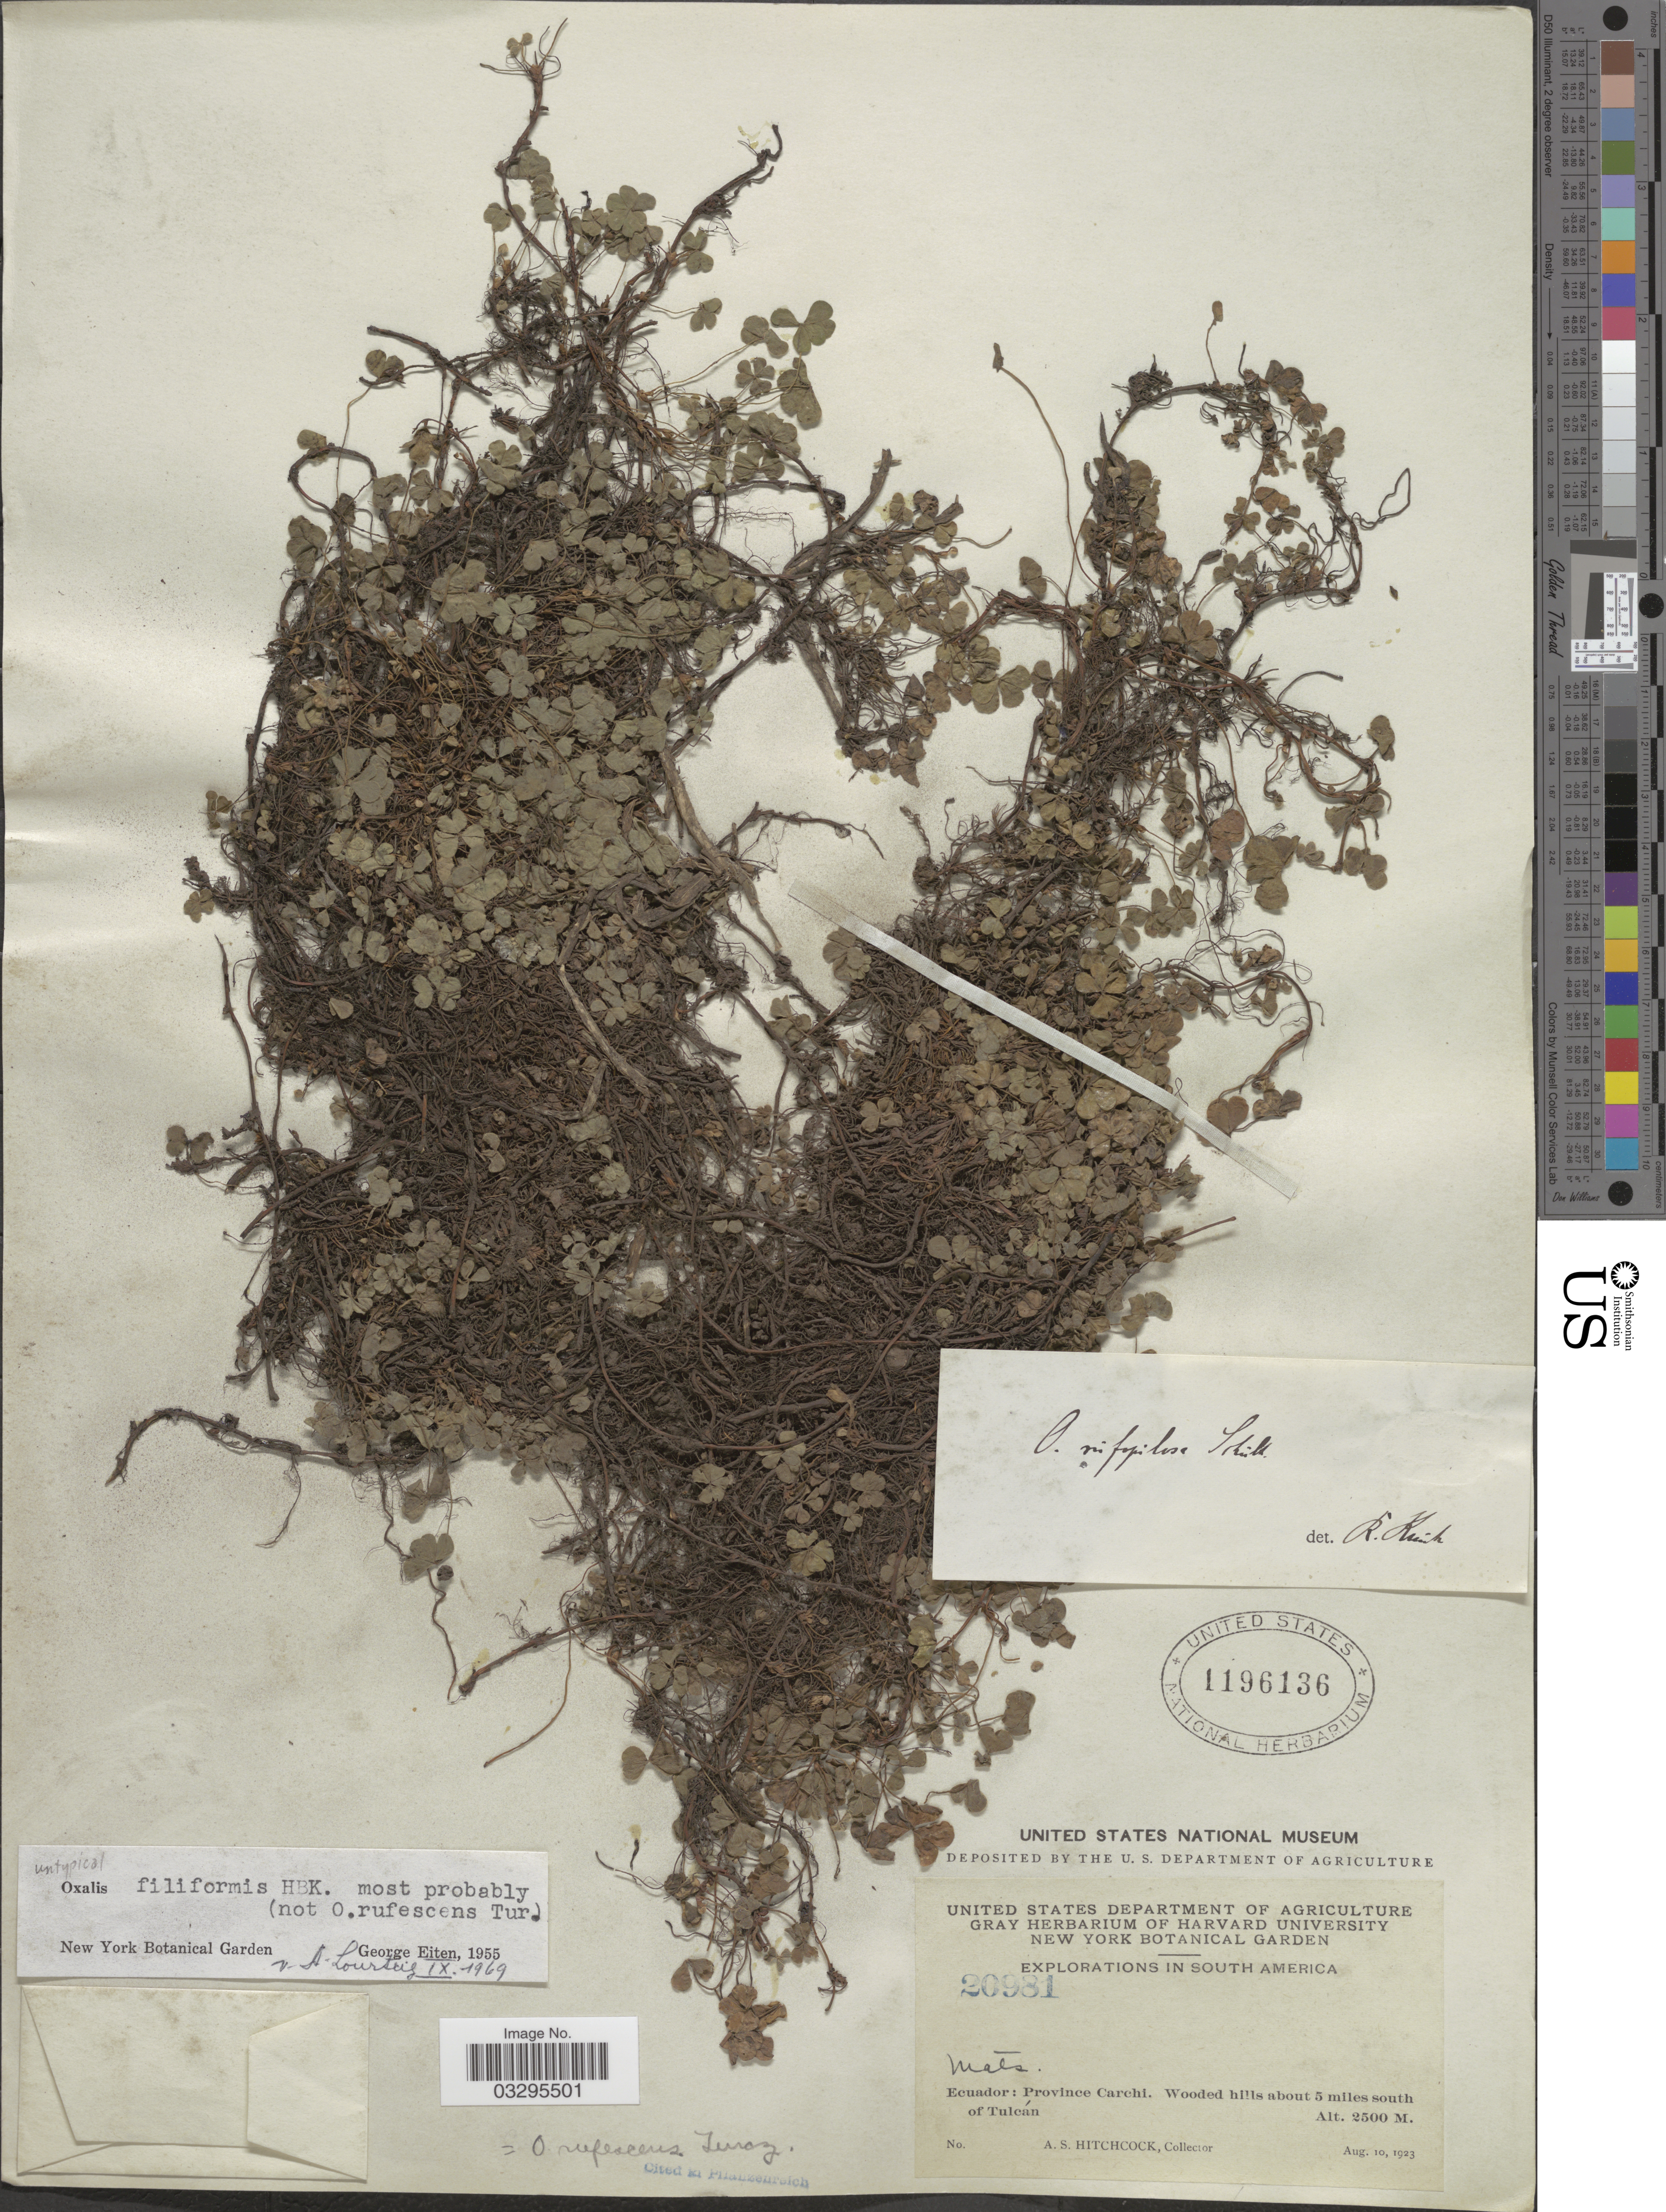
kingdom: Plantae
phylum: Tracheophyta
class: Magnoliopsida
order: Oxalidales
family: Oxalidaceae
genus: Oxalis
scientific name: Oxalis filiformis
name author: Kunth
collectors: A. S. Hitchcock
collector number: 20981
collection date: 1923-08-10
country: Ecuador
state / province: Carchi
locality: Wooded hills about 5 miles south of Tulcán.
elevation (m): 2500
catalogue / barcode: US 1196136